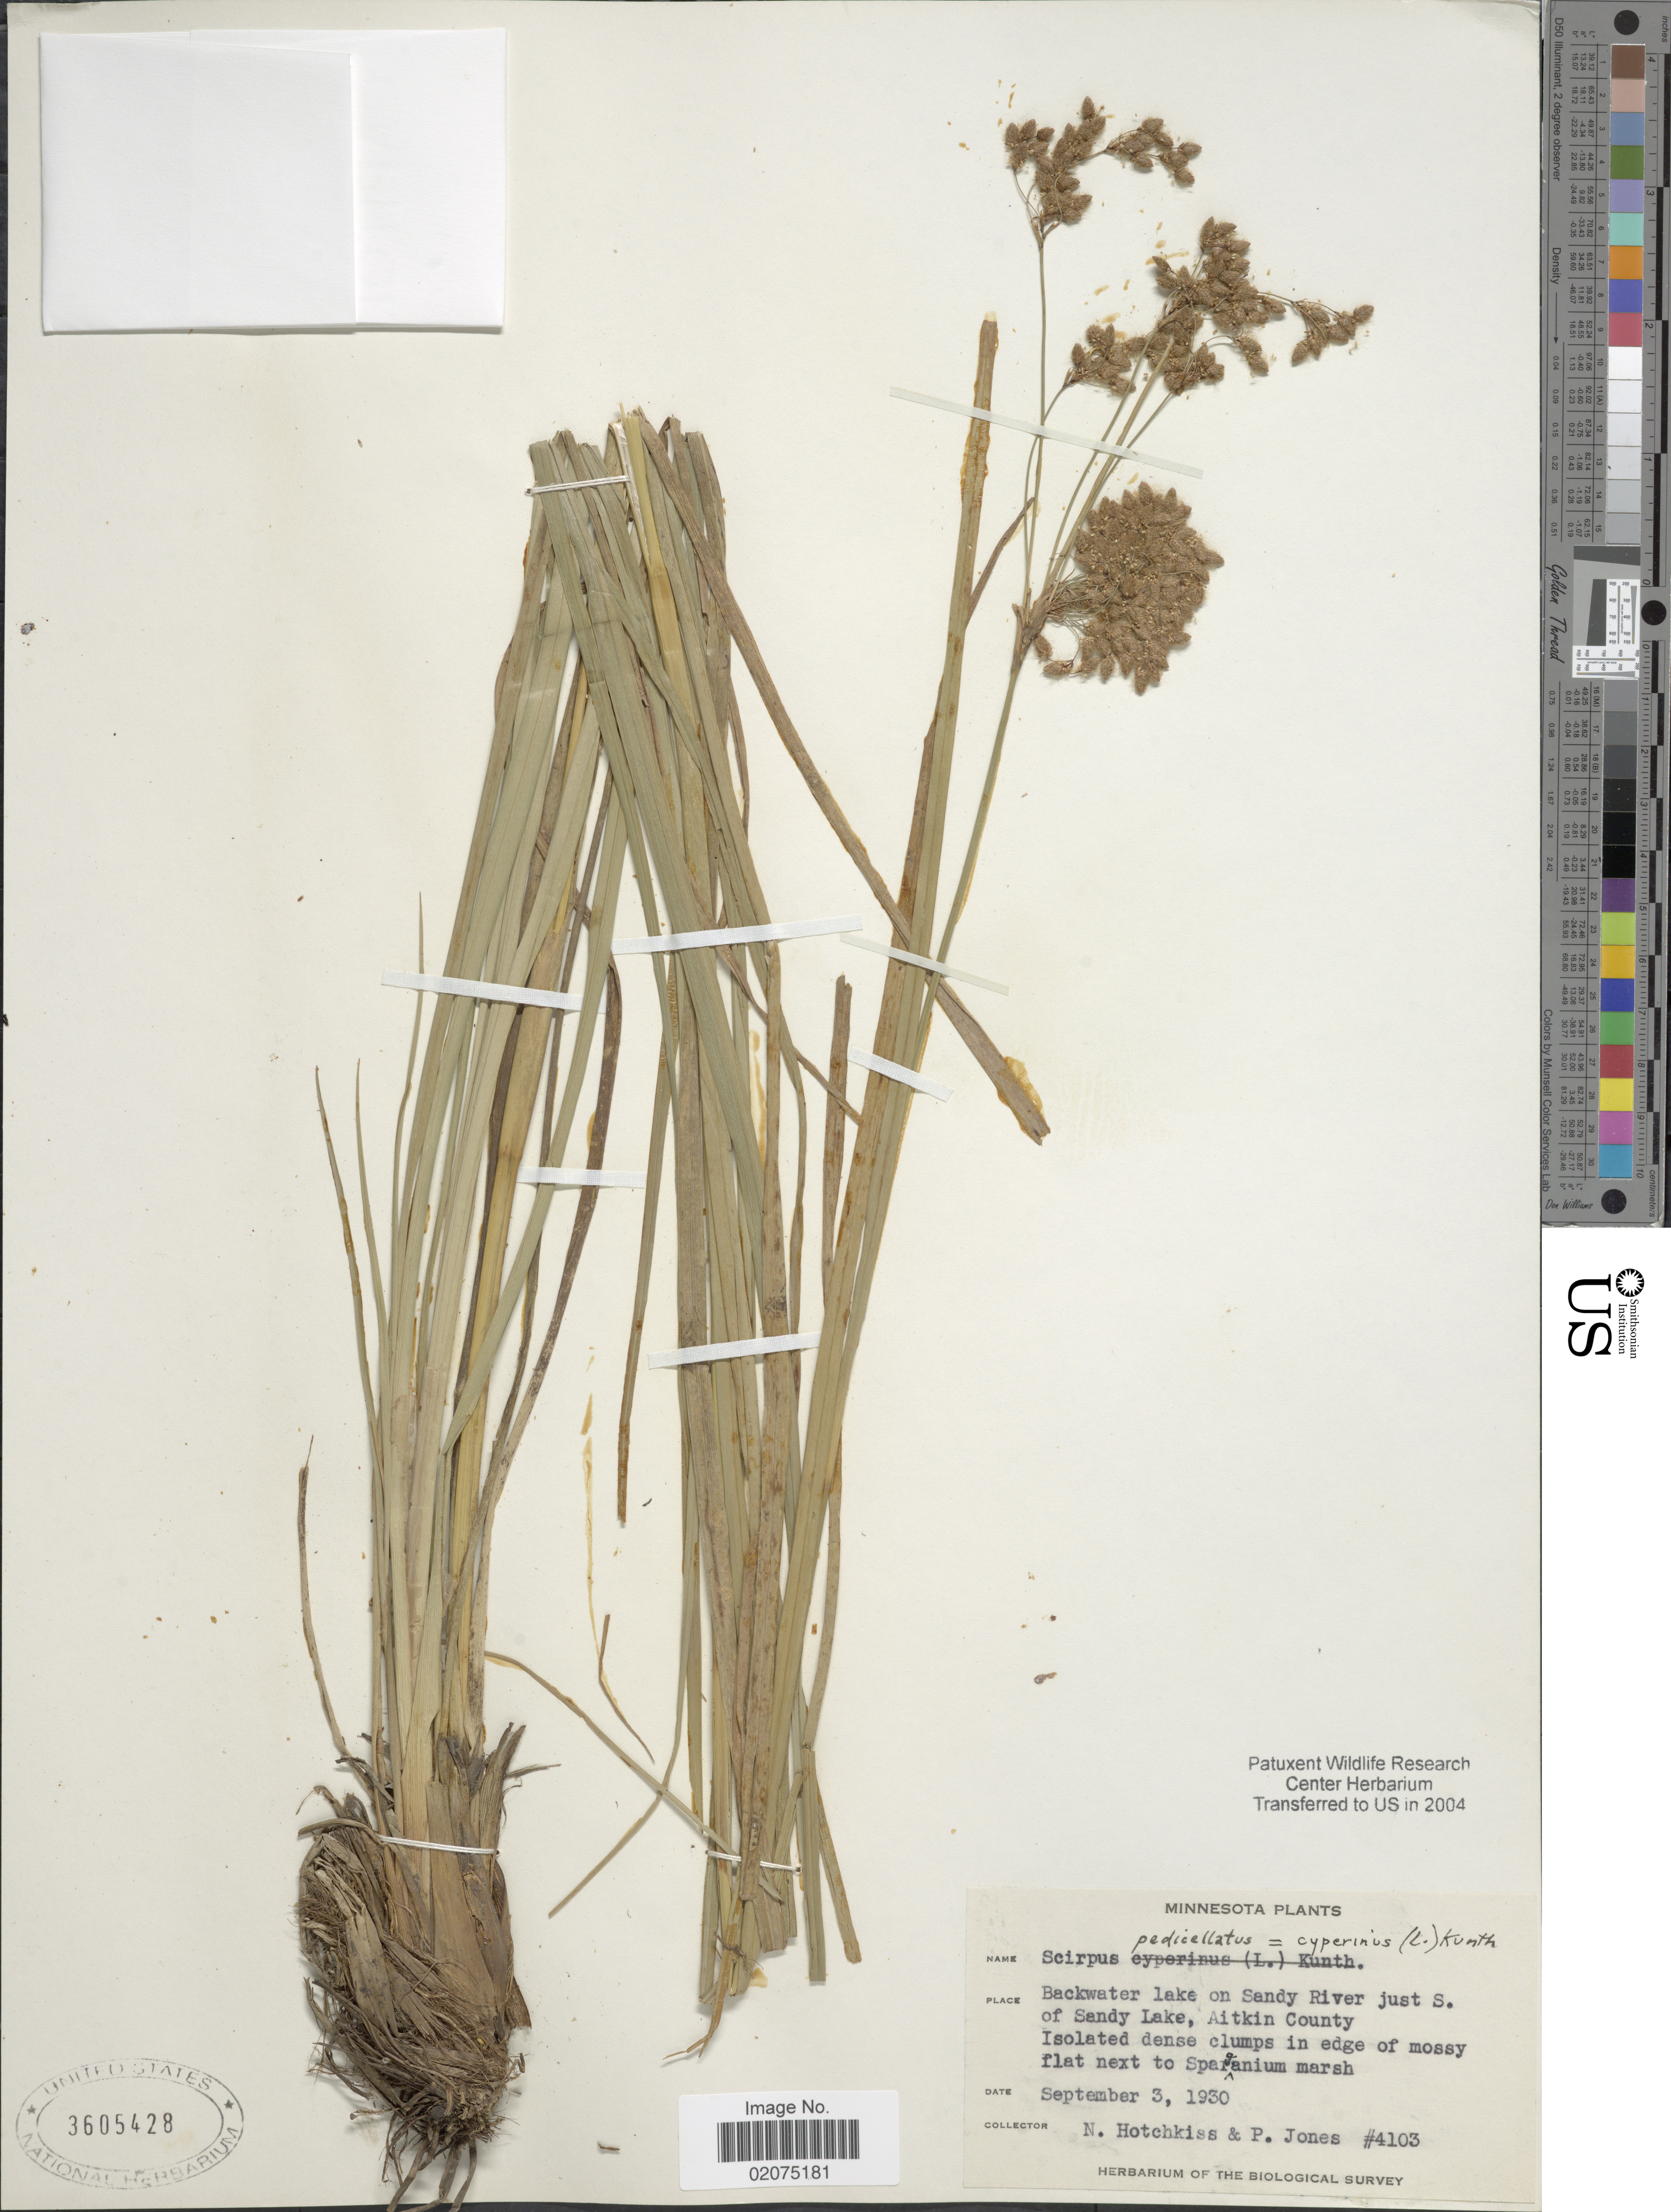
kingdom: Plantae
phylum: Tracheophyta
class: Liliopsida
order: Poales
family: Cyperaceae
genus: Scirpus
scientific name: Scirpus cyperinus (L.) Kunth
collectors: N. Hotchkiss & P. Jones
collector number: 4103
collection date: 1930-09-03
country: United States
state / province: Minnesota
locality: Backwater lake on Sandy River just S of Sandy Lake, Aitkin county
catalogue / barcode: US 3605428